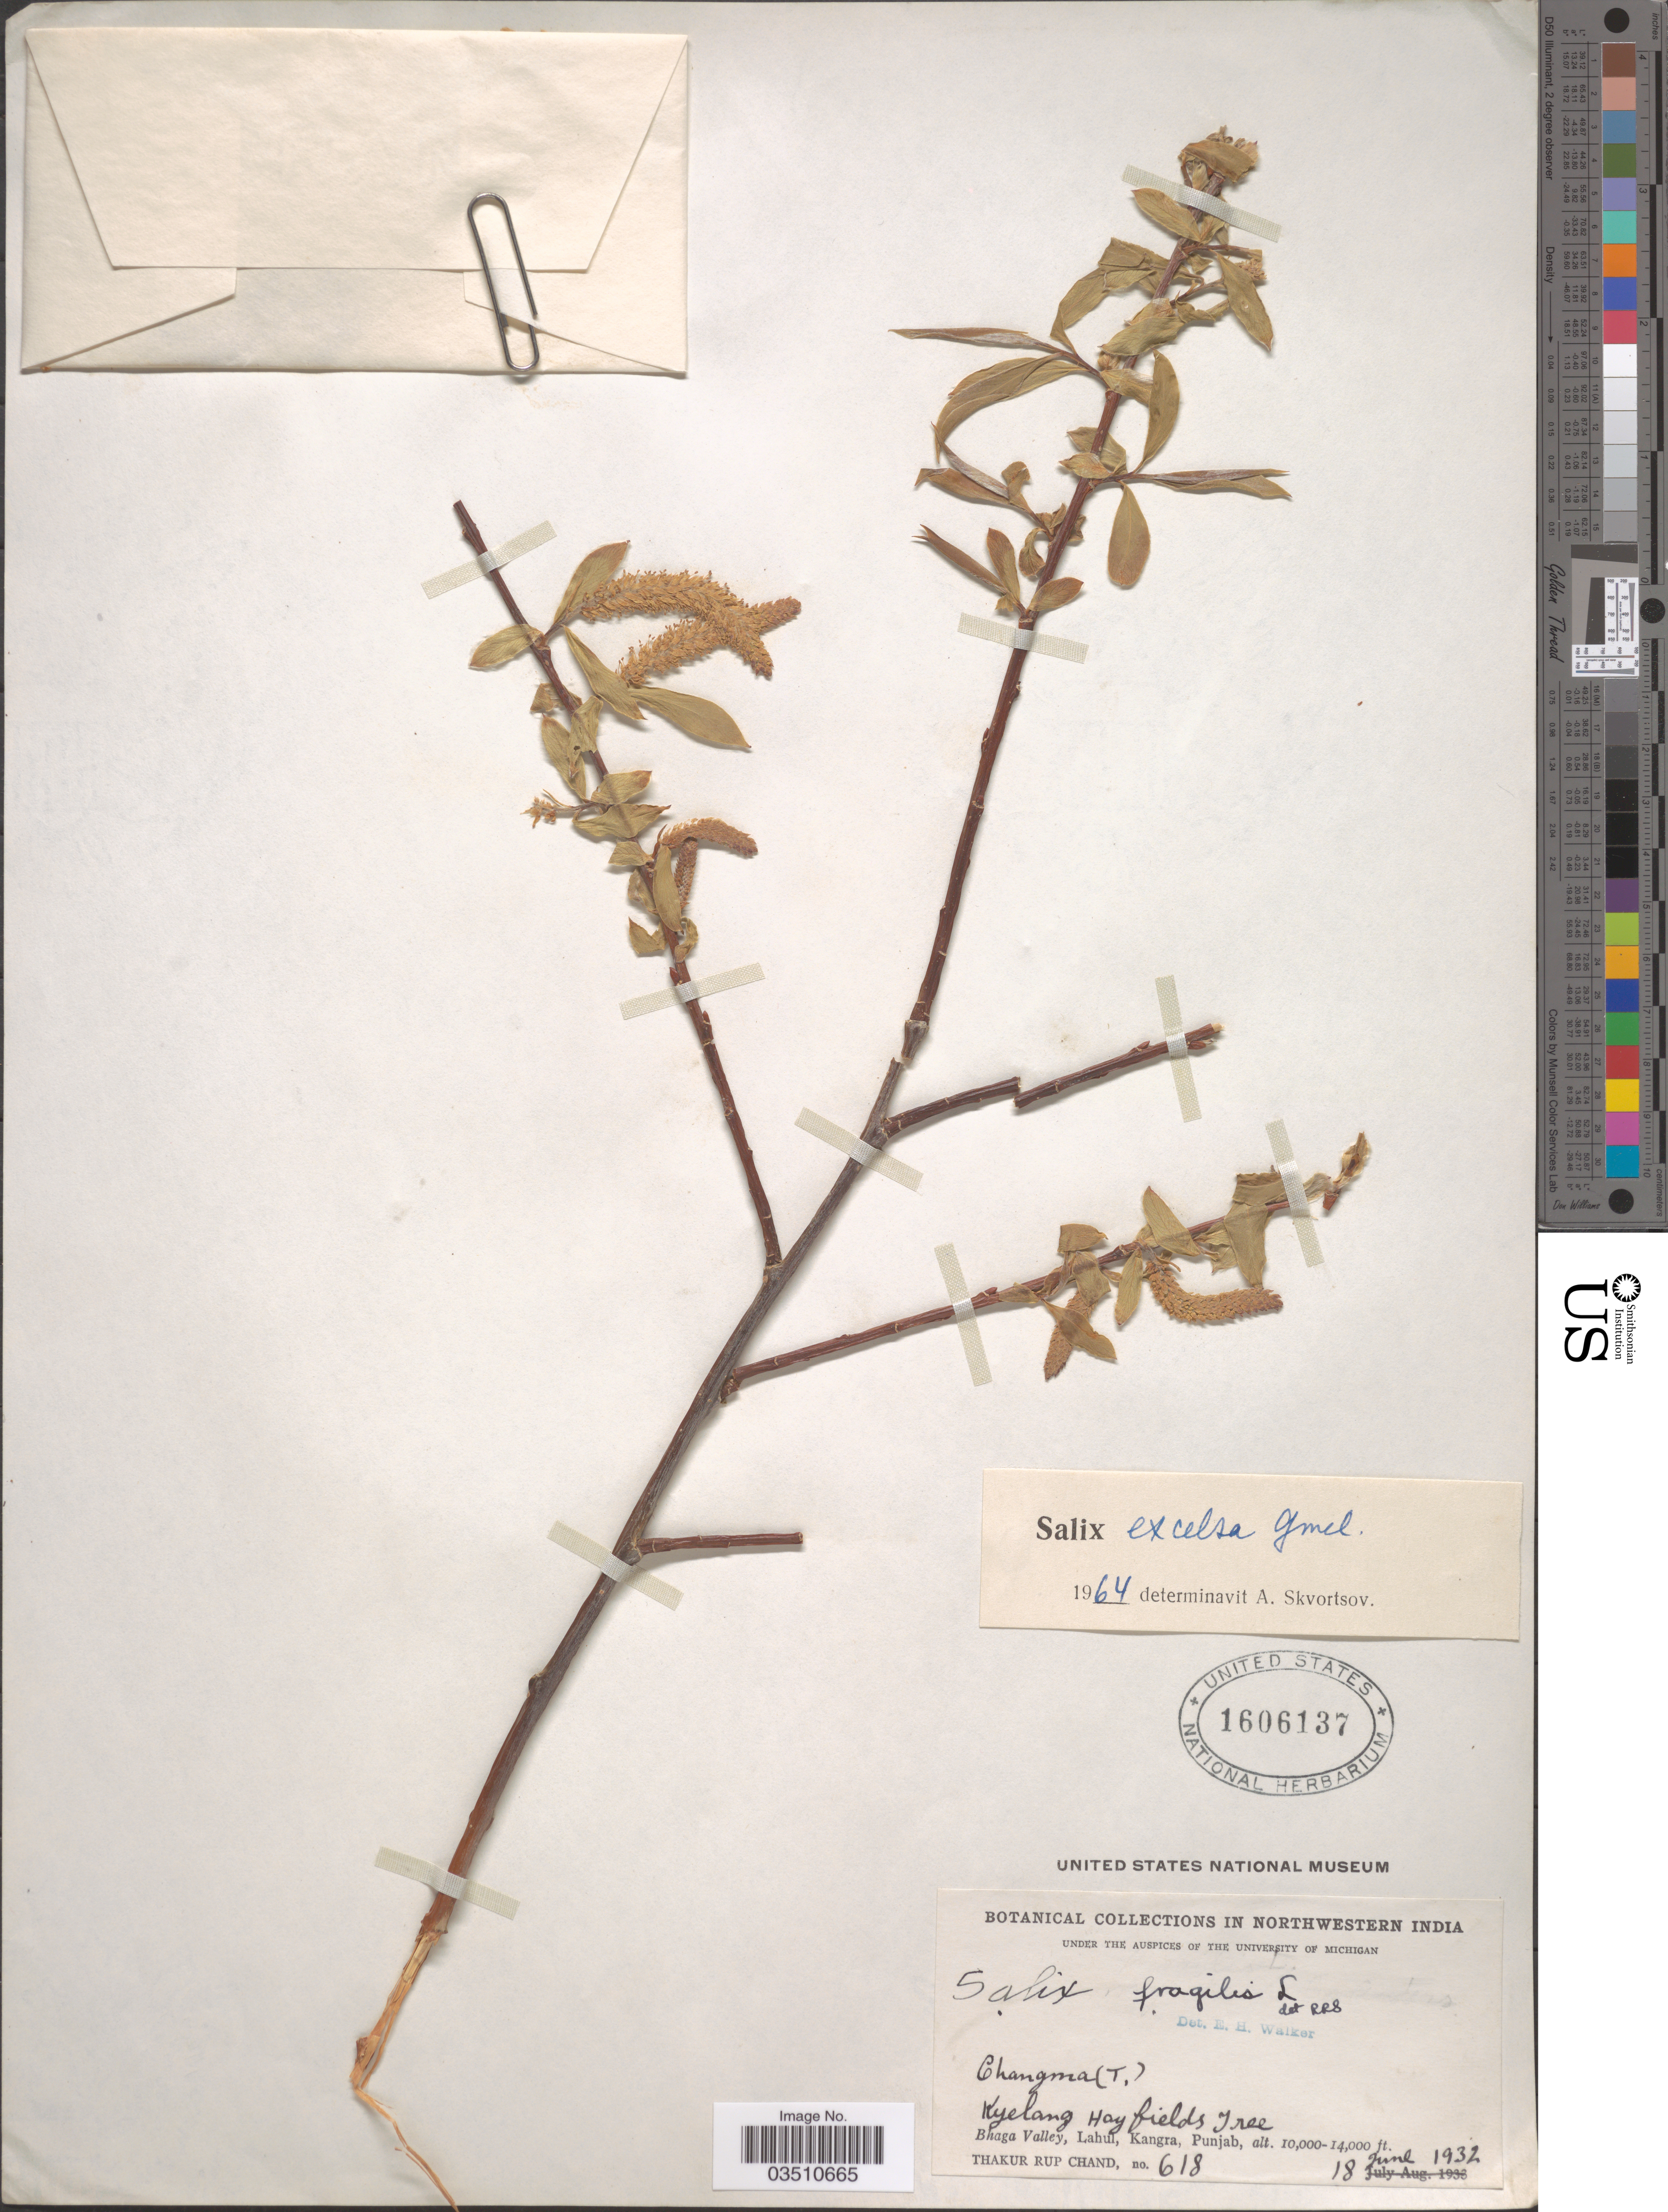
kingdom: Plantae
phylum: Tracheophyta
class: Magnoliopsida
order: Malpighiales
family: Salicaceae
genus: Salix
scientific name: Salix excelsa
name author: S.G. Gmel.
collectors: T. R. Chand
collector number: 618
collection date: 1932-06-18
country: India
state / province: Punjab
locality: Northwestern India. Kyeland Hay fields. Bhaga Valley, Lahul, Kangra.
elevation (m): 3048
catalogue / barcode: US 1606137